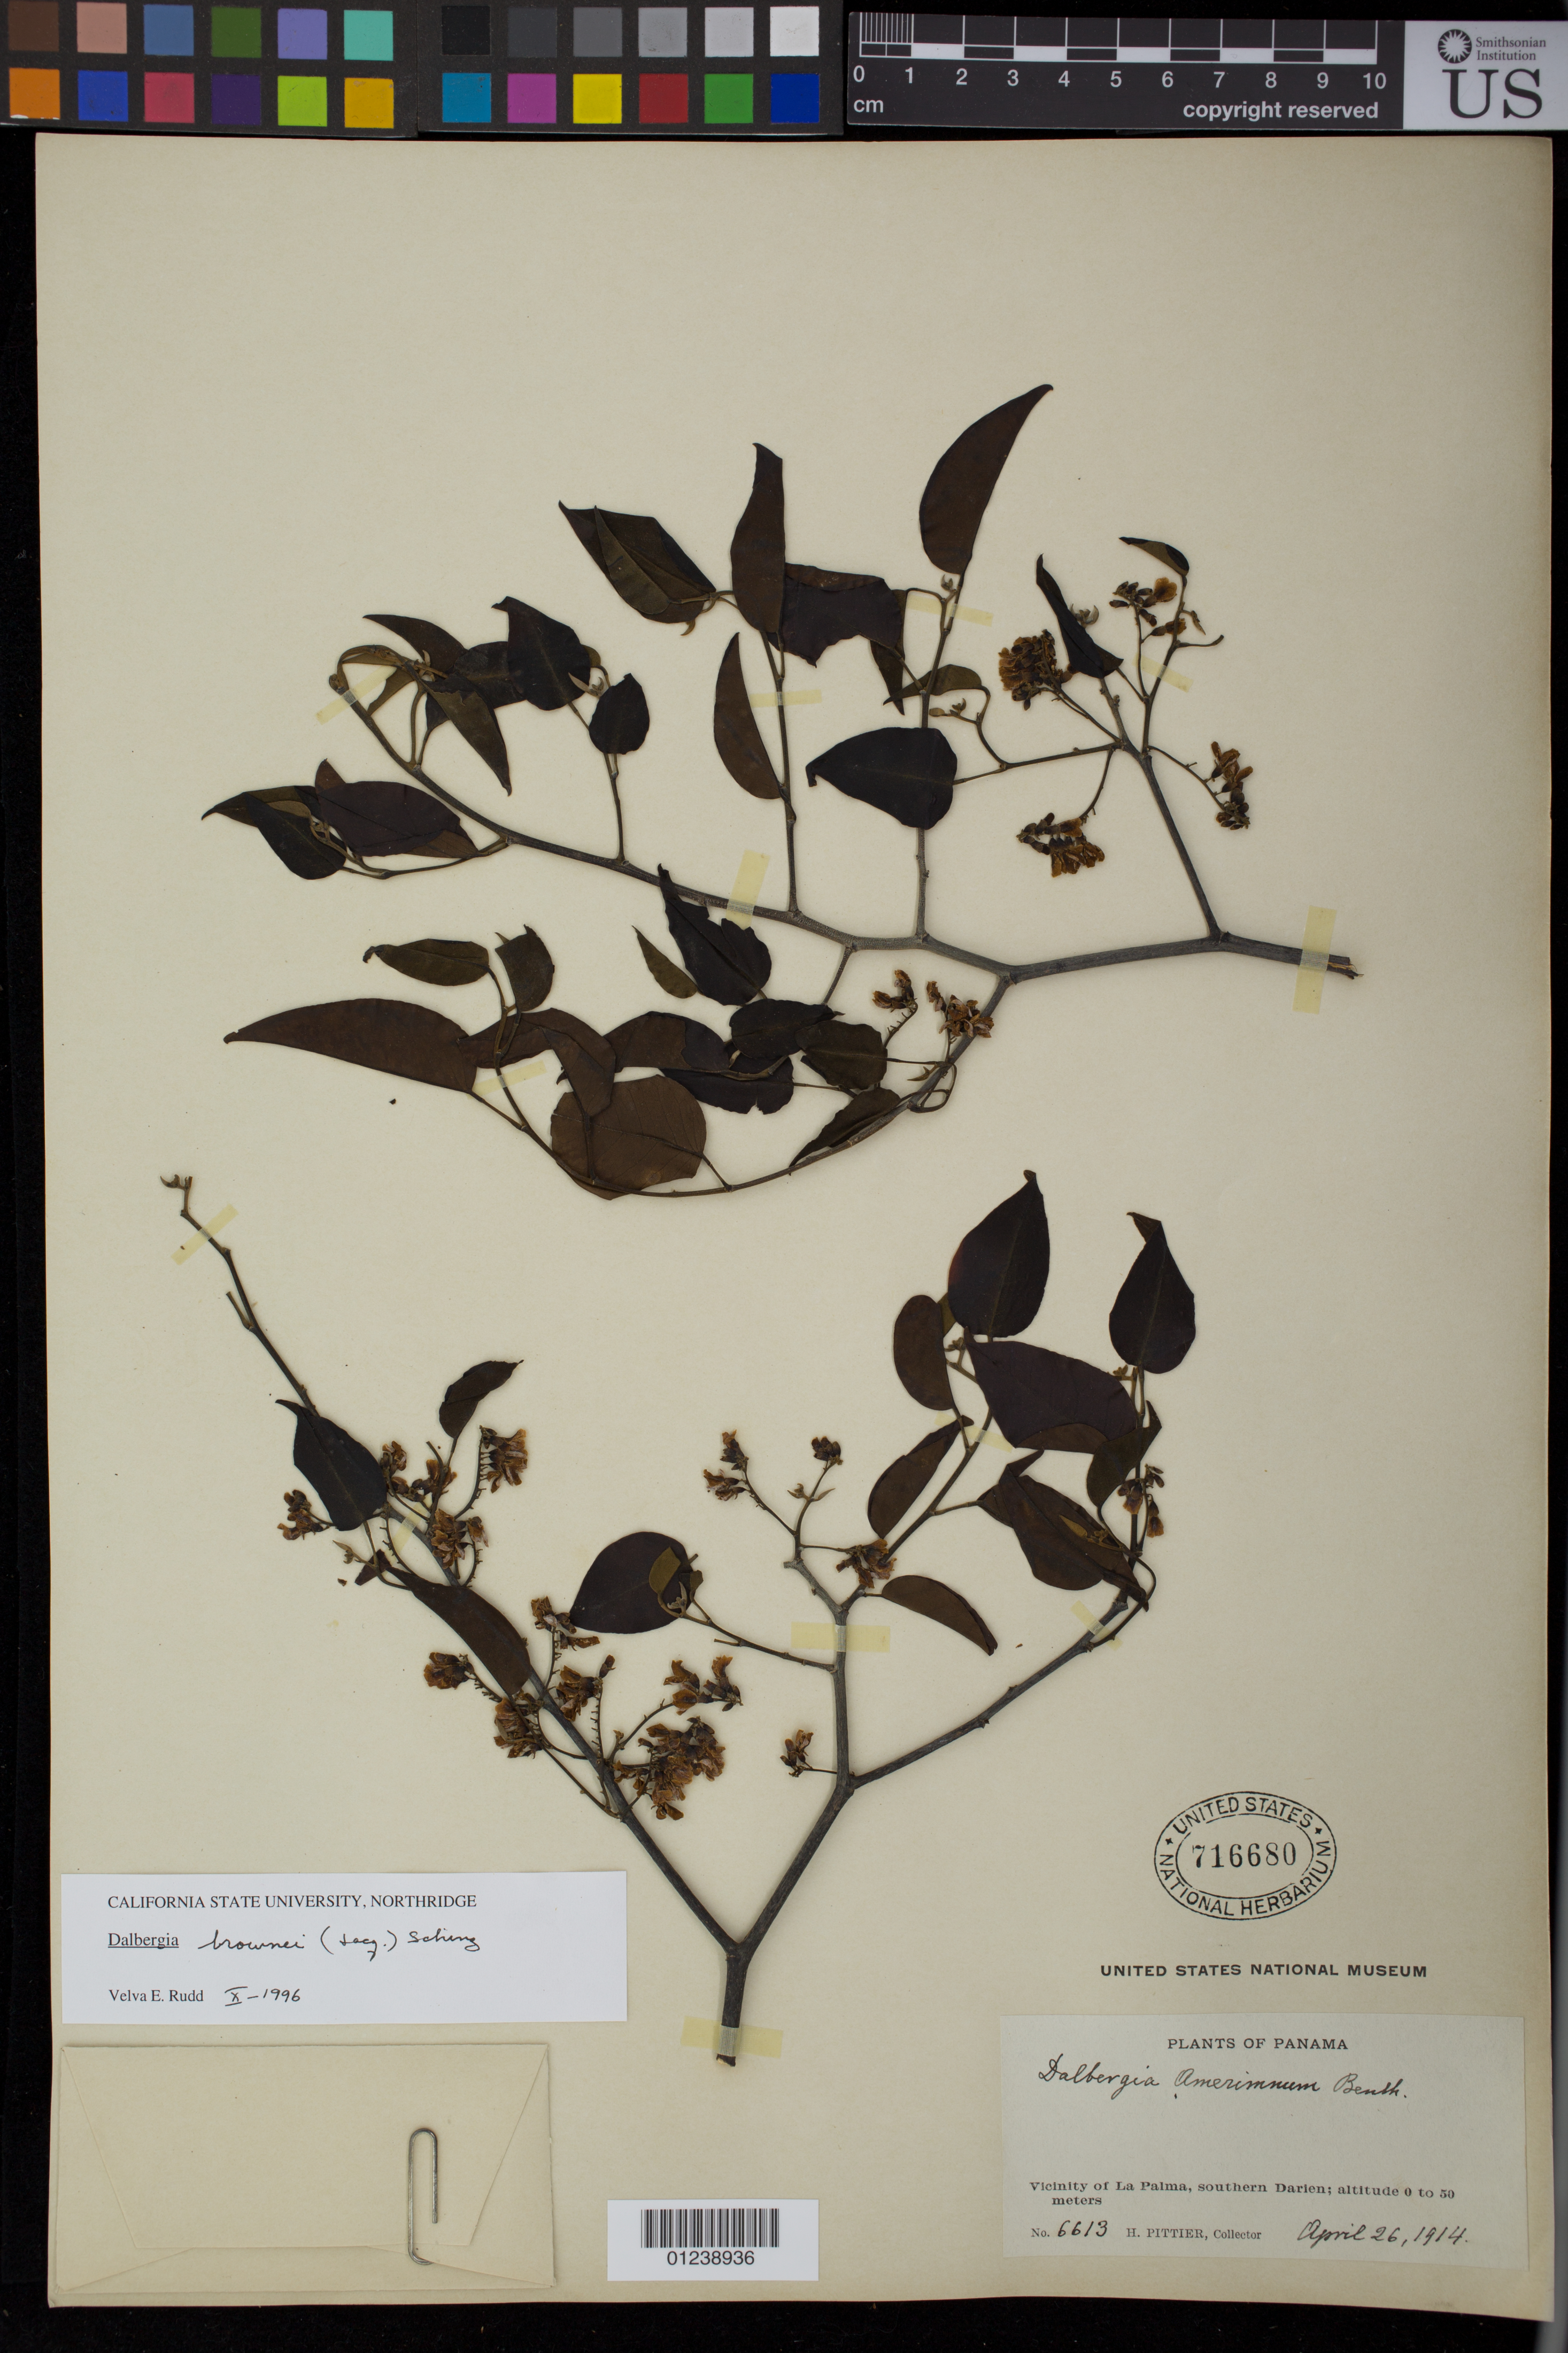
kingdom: Plantae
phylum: Tracheophyta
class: Magnoliopsida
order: Fabales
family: Fabaceae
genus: Dalbergia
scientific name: Dalbergia brownei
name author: (Jacq.) Schinz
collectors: H. F. Pittier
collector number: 6613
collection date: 1914-04-26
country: Panama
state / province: Darién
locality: Vicinity of La Palma, southern Darien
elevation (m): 0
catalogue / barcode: US 716680